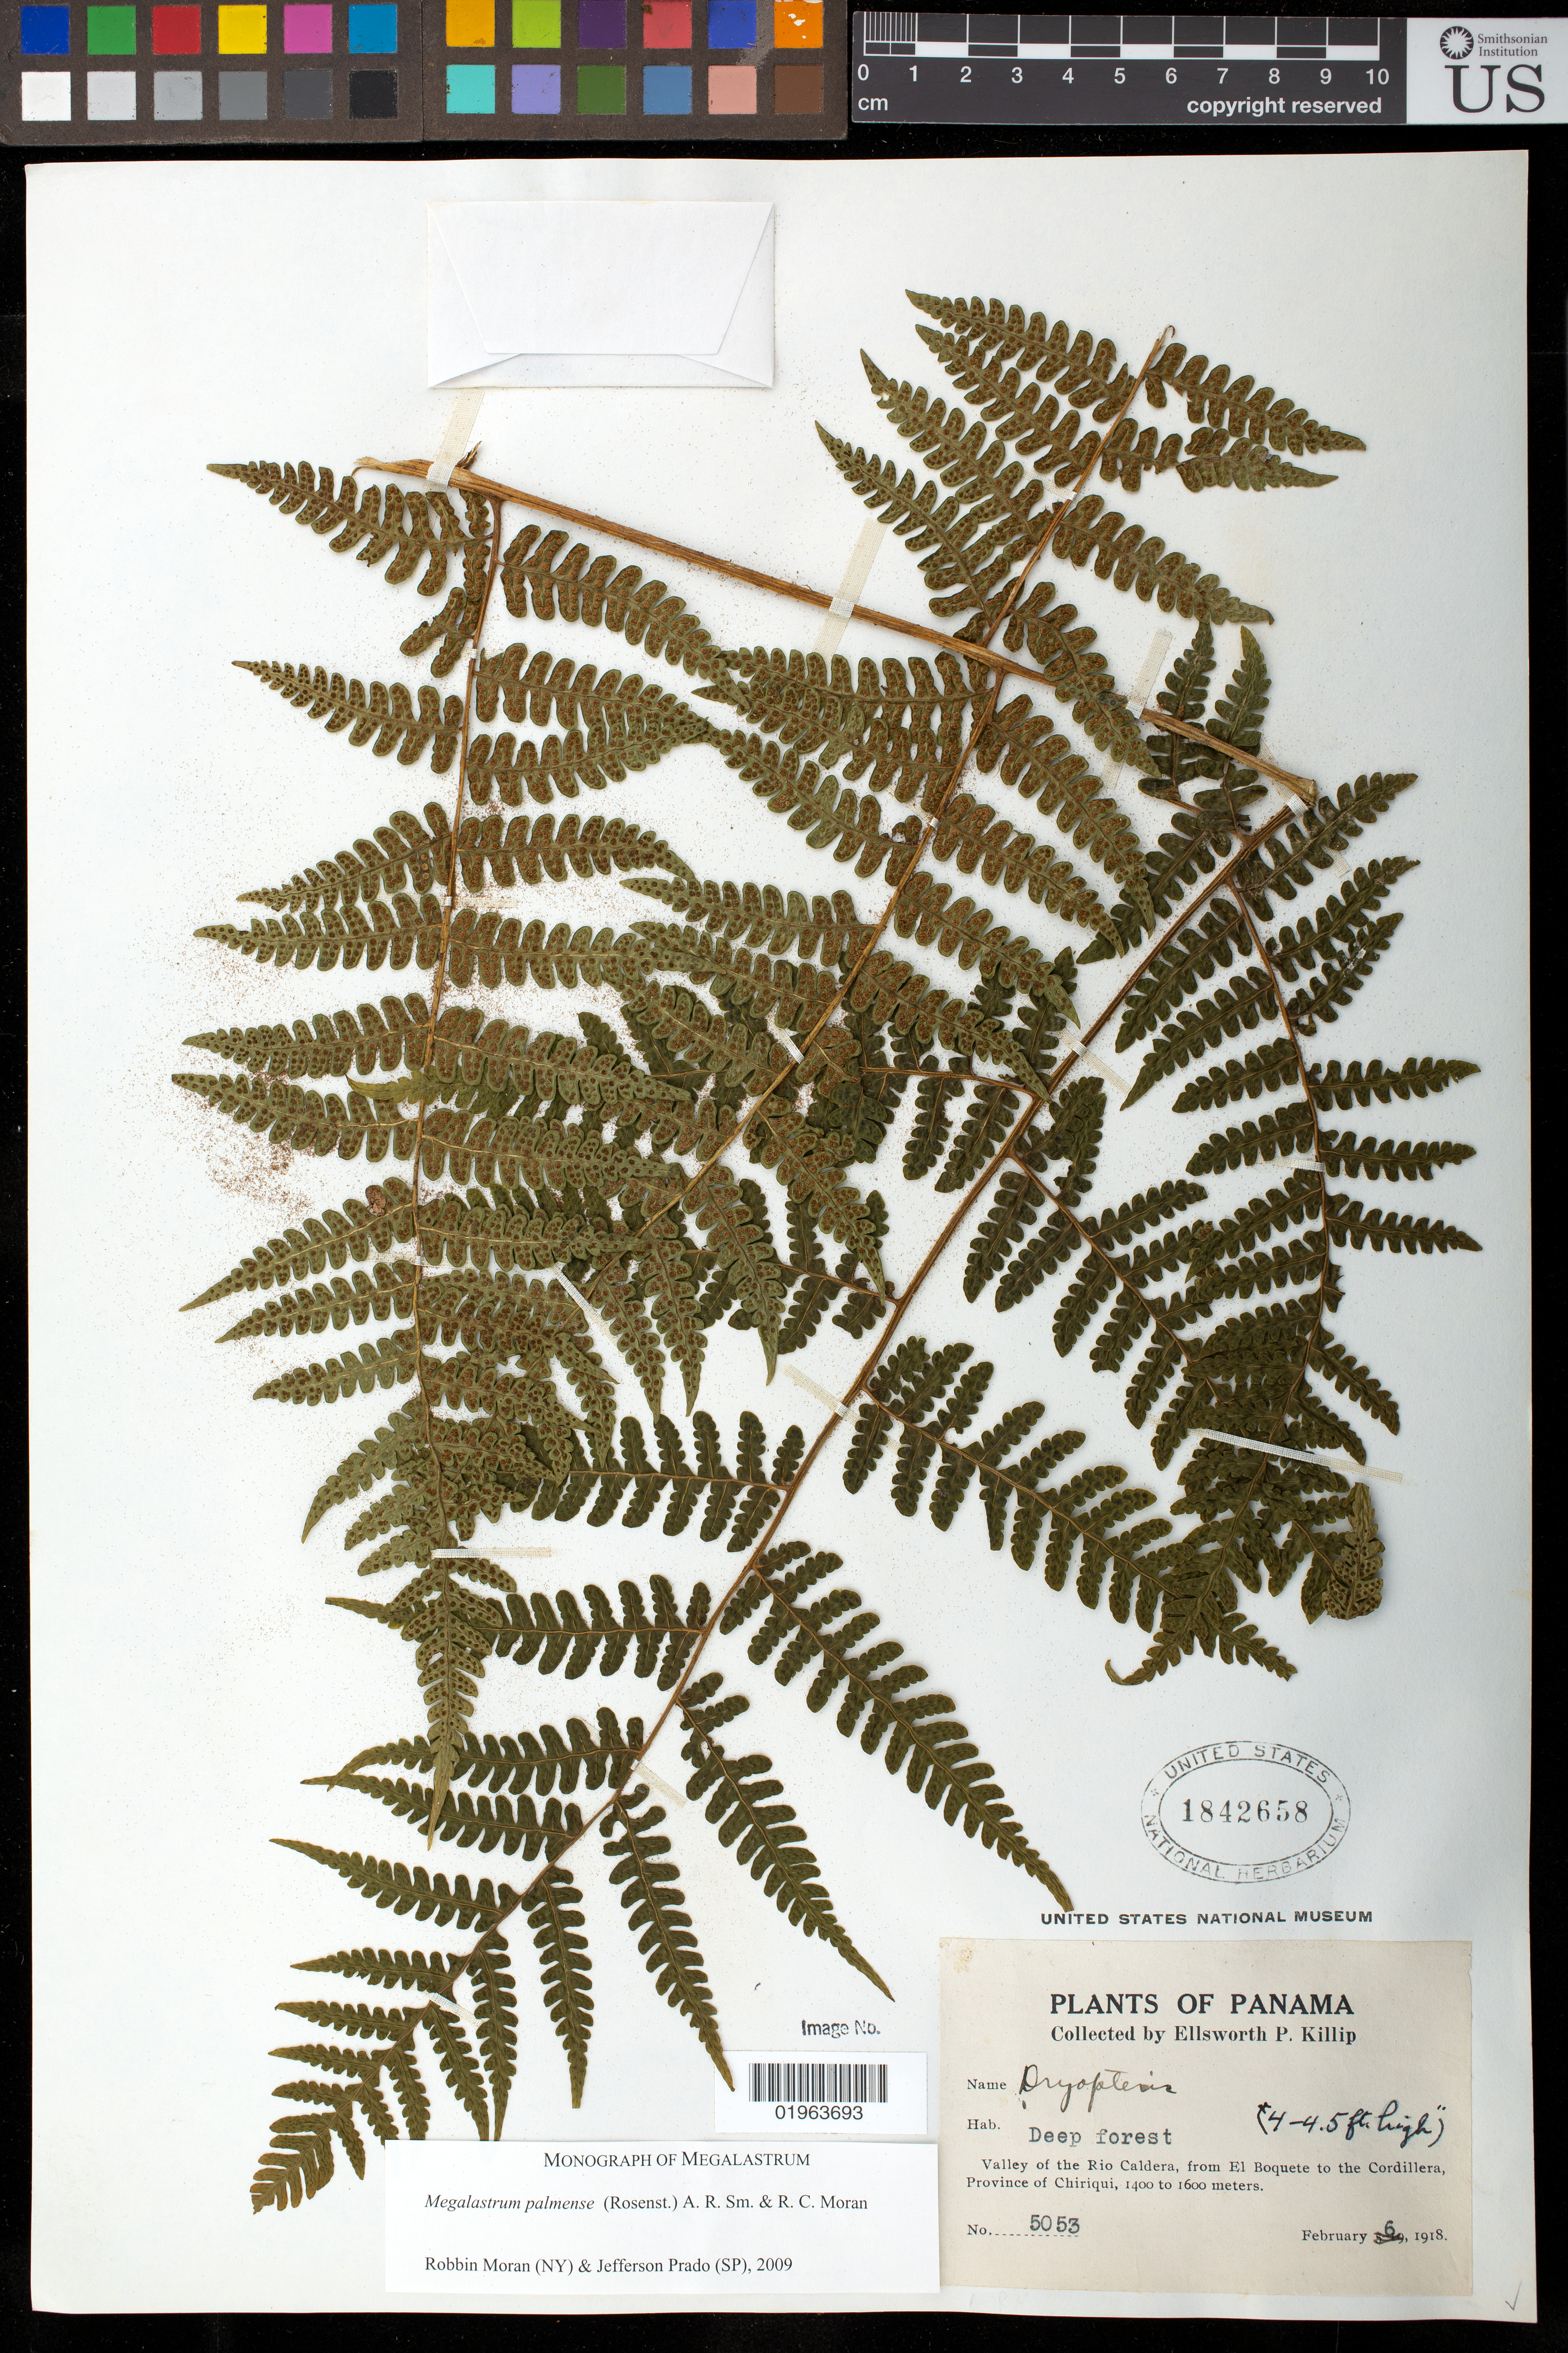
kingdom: Plantae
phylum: Tracheophyta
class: Polypodiopsida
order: Polypodiales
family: Dryopteridaceae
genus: Megalastrum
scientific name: Megalastrum palmense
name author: (Rosenst.) A.R. Sm. & R.C. Moran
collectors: E. P. Killip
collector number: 5053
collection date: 1918-02-06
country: Panama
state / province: Chiriqui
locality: Valley of the Rio caldera, from El Boquete to the Cordillera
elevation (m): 1400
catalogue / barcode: US 1842658